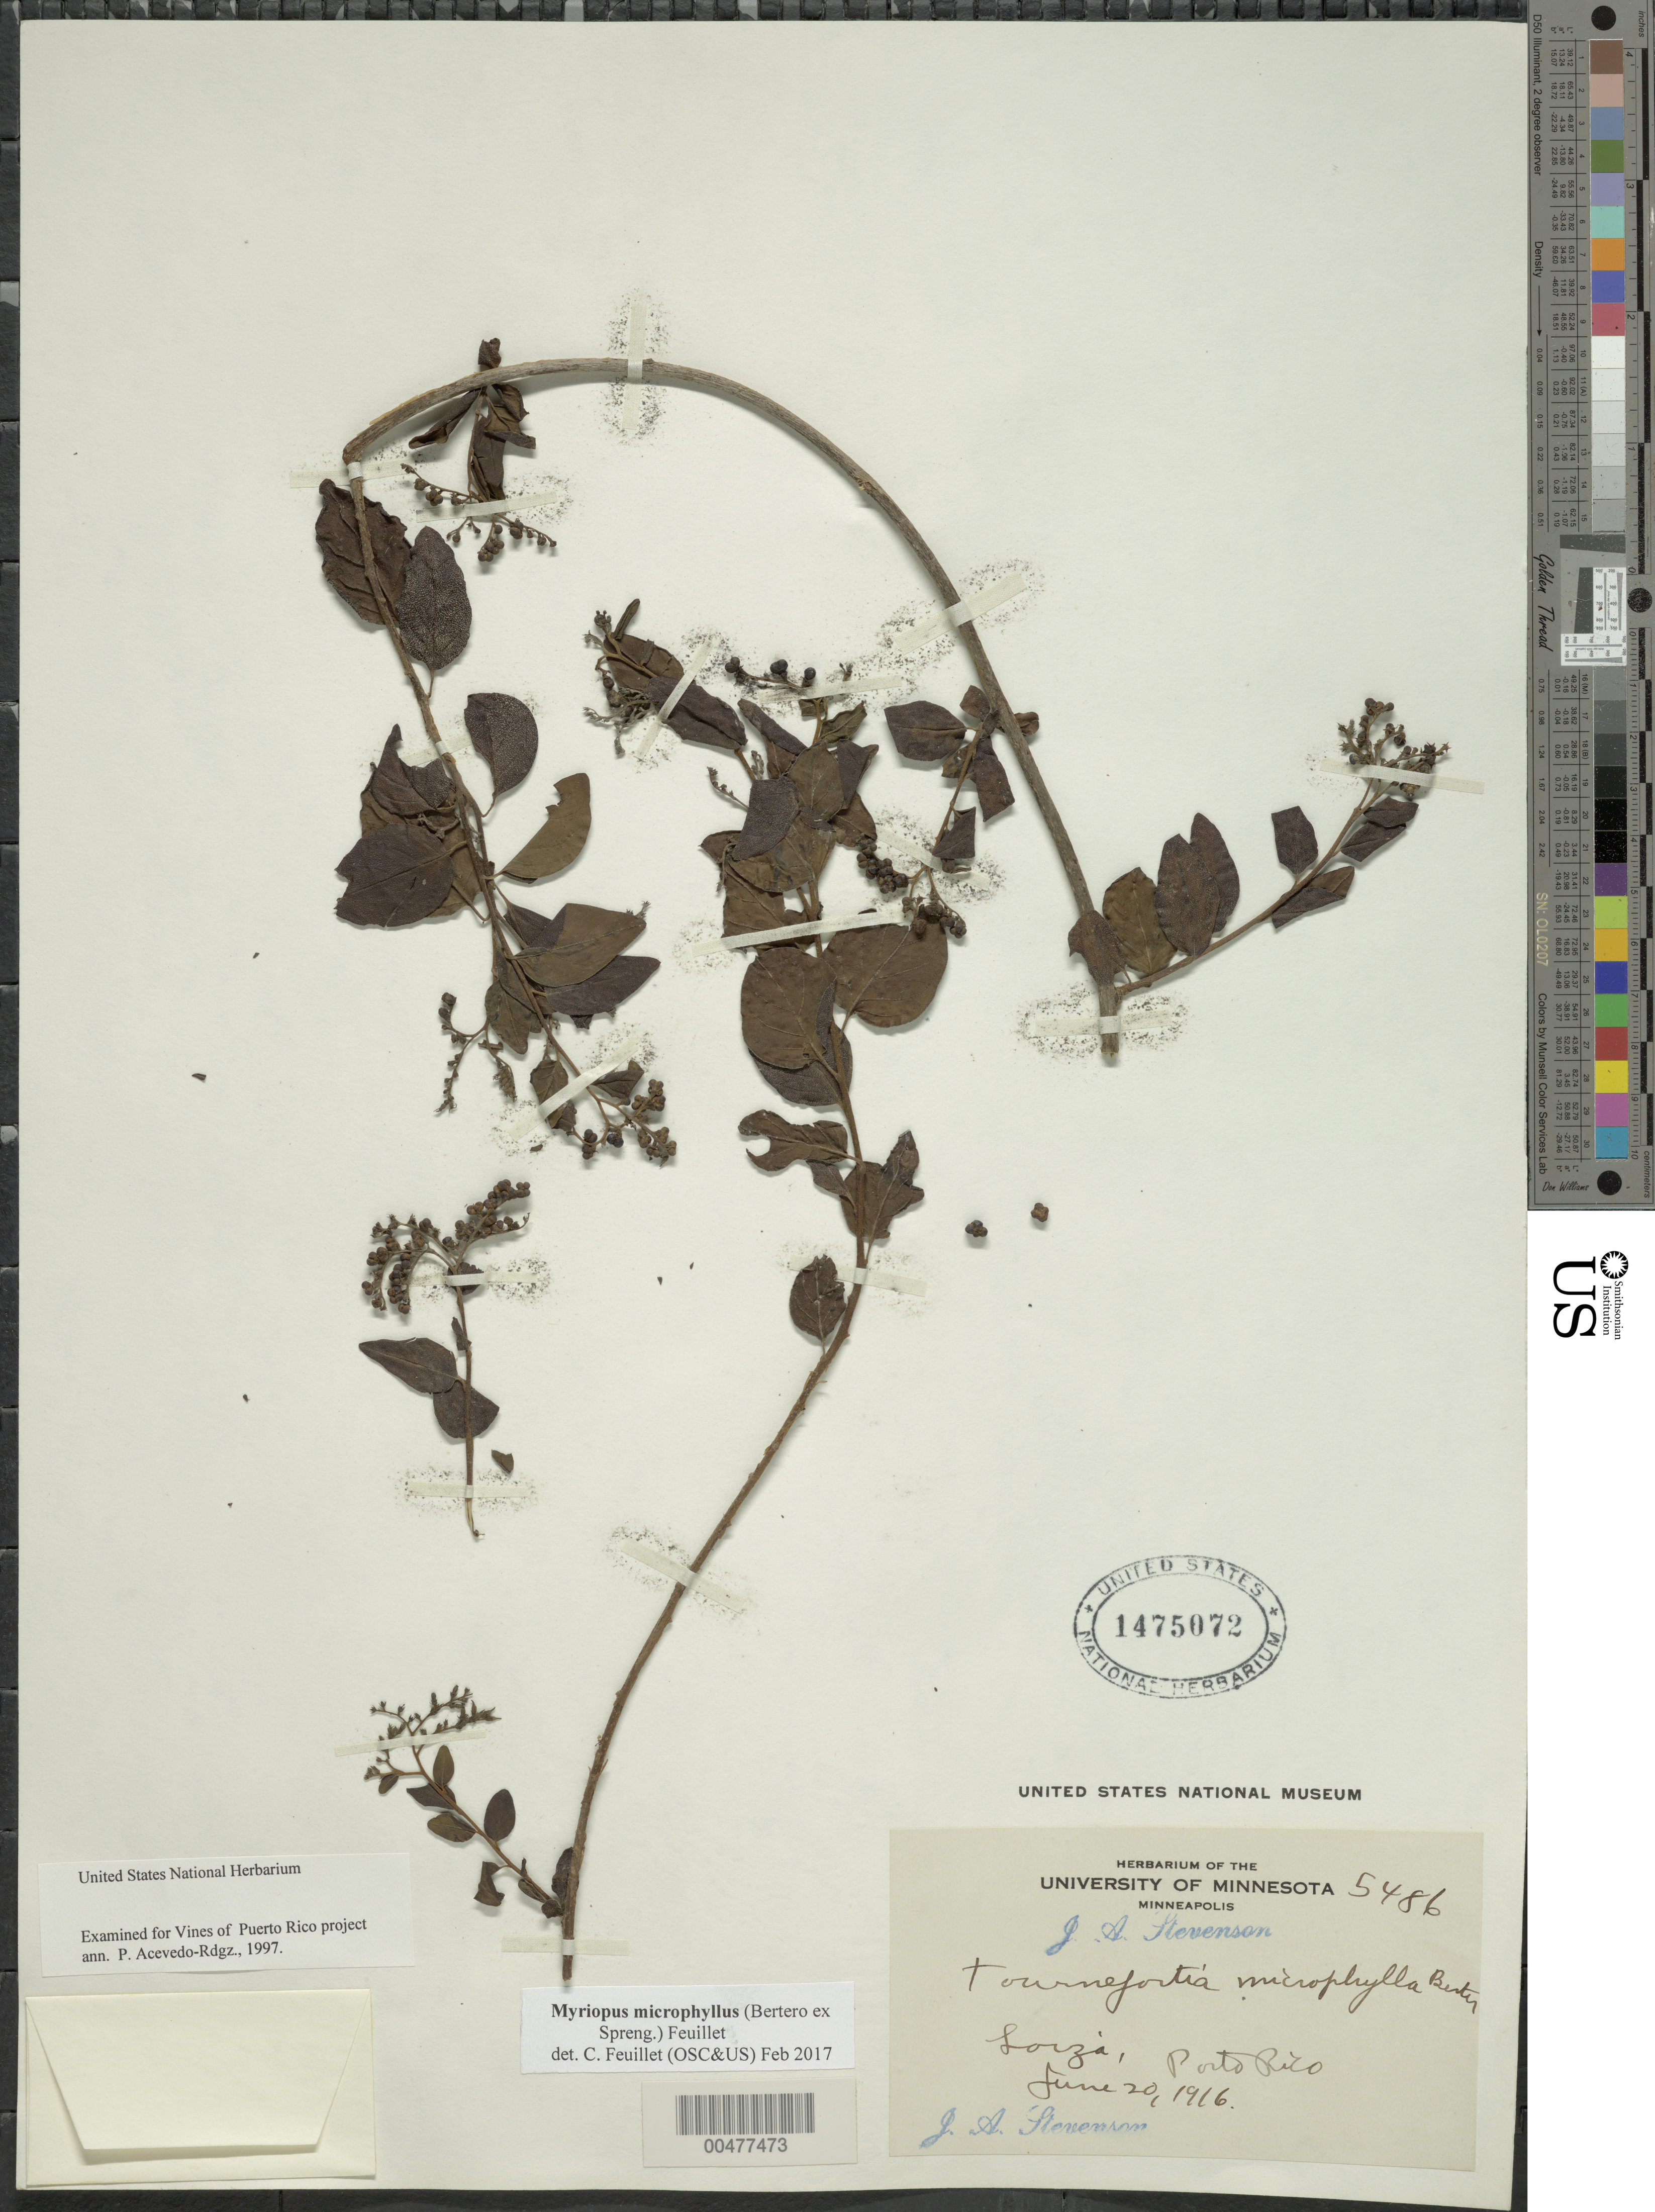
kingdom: Plantae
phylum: Tracheophyta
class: Magnoliopsida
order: Boraginales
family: Heliotropiaceae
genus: Myriopus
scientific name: Myriopus microphyllus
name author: (Bertero ex Spreng.) Feuillet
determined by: Feuillet, C.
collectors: J. Stevenson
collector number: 5486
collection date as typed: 20 Jun 1916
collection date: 1916-06-20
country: Puerto Rico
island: Greater Antilles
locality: Loiza.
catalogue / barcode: US 1475072